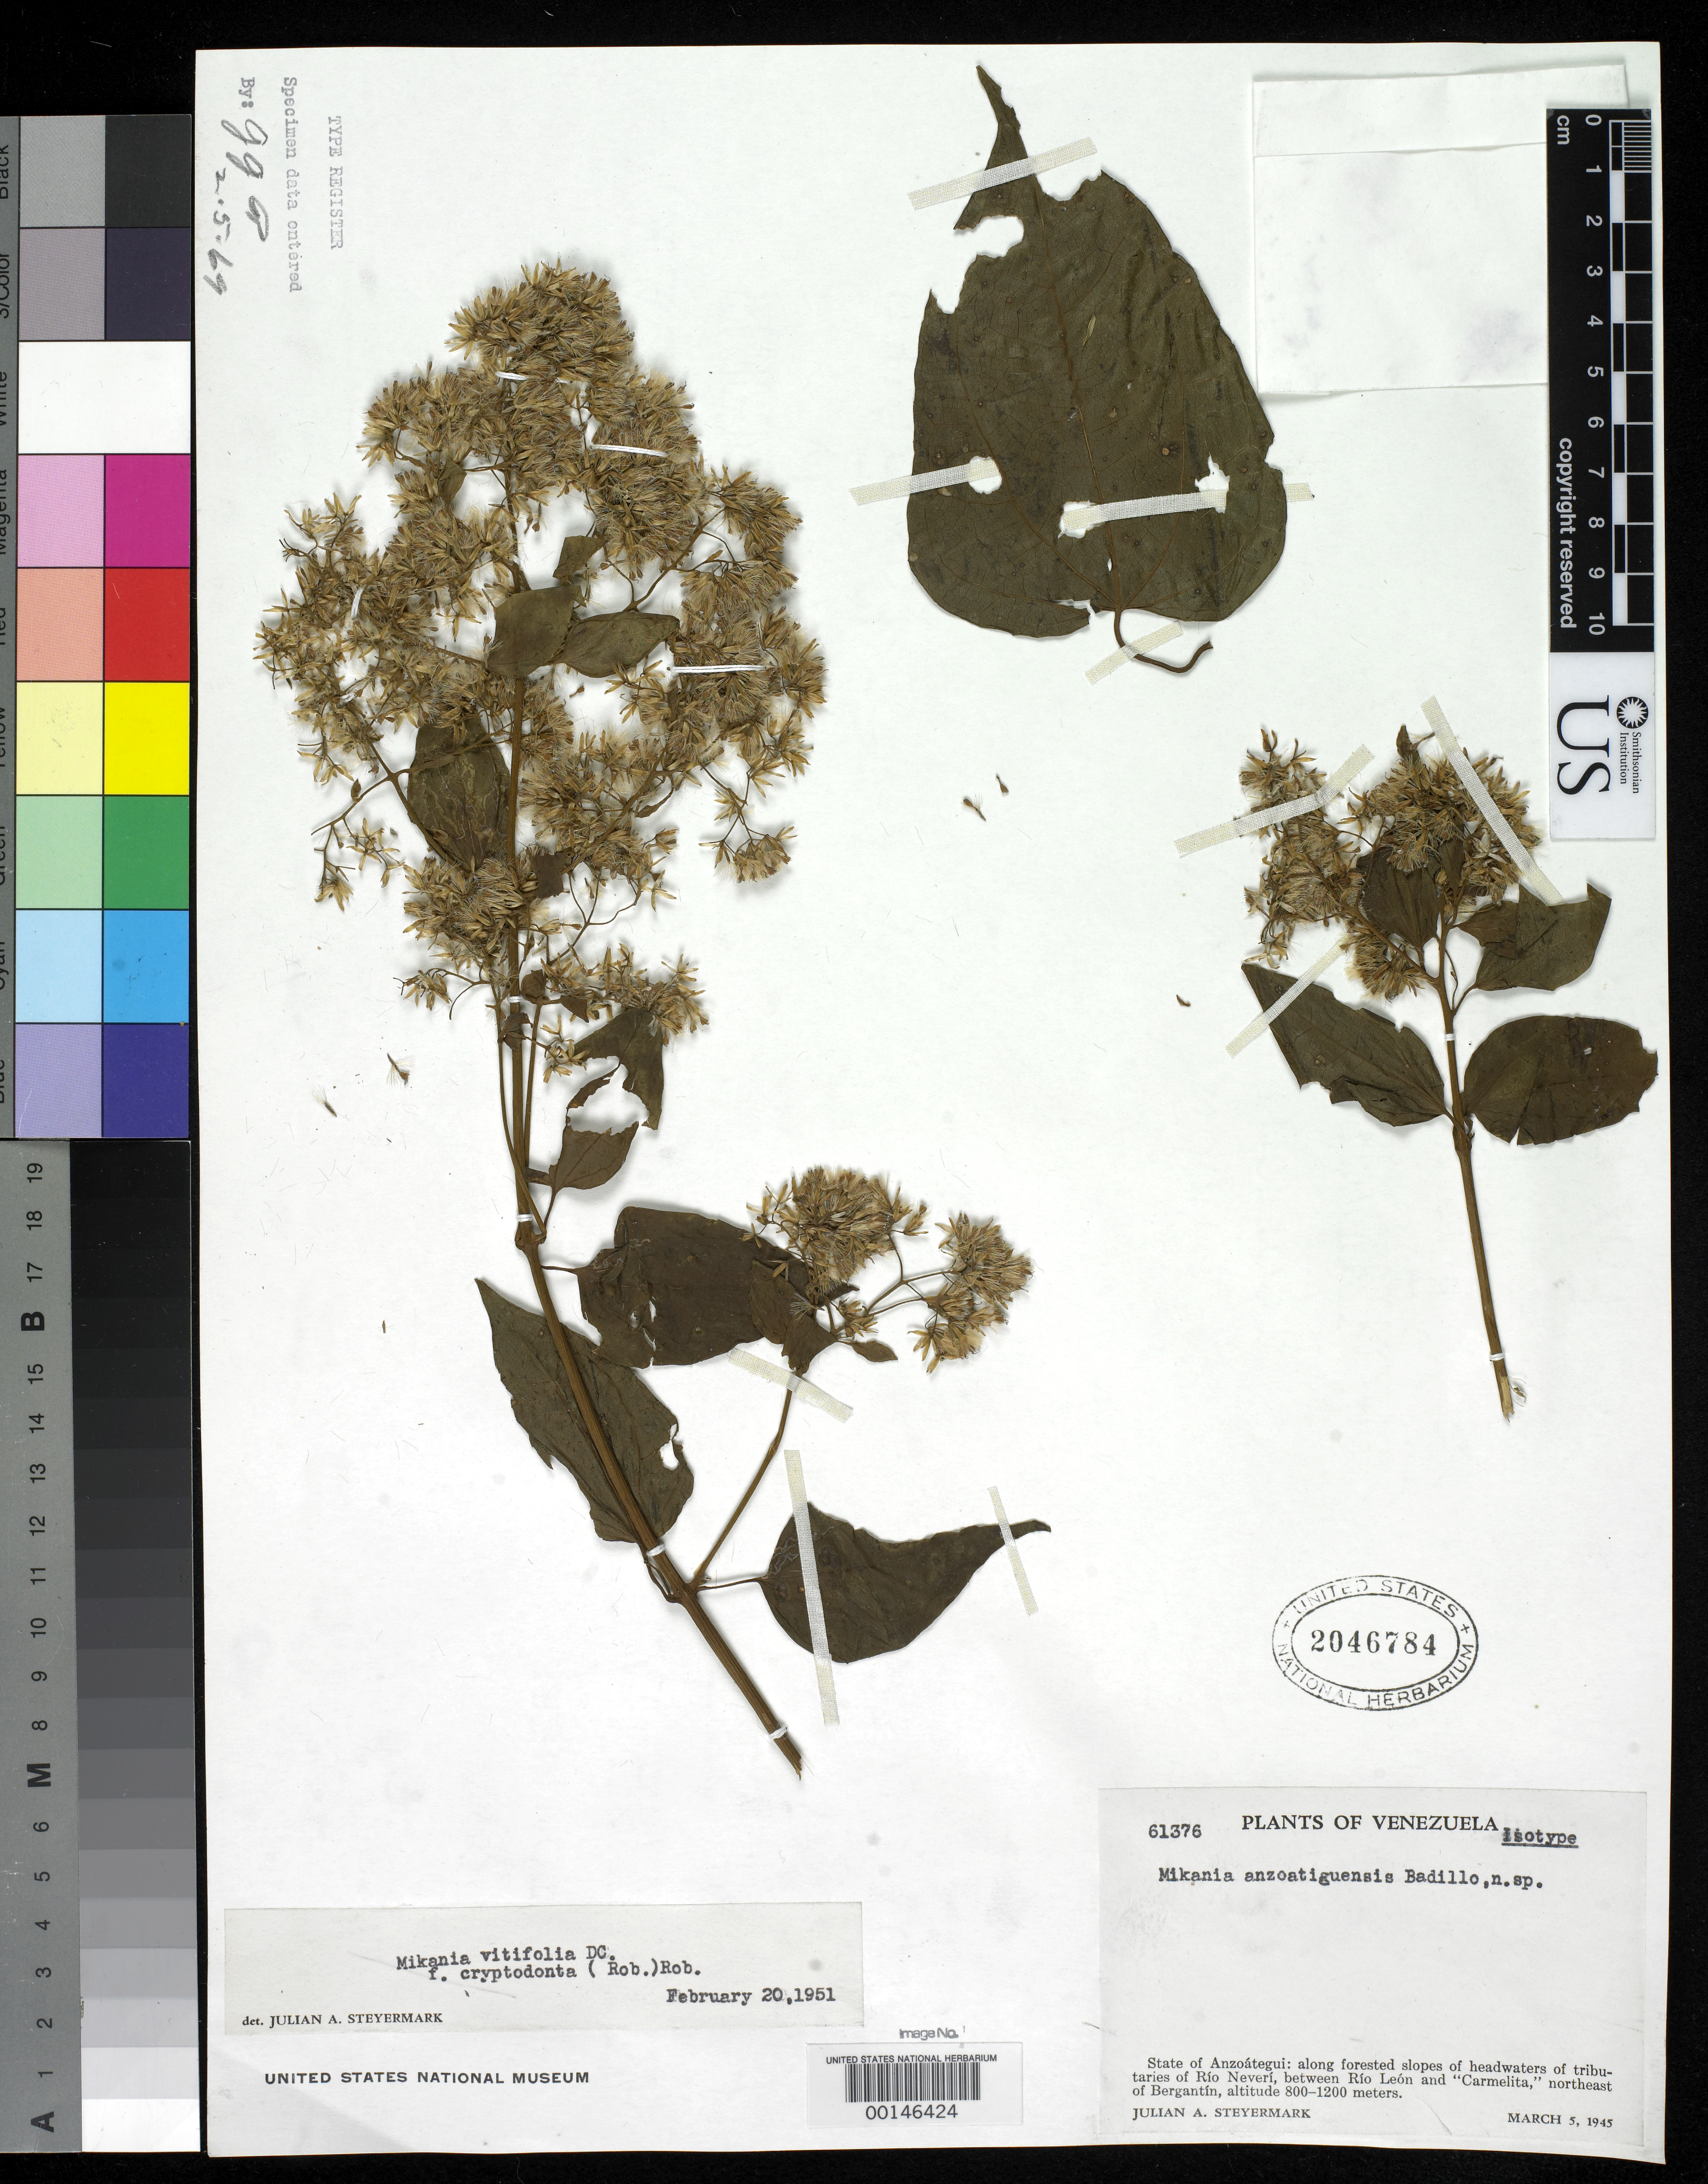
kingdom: Plantae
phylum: Tracheophyta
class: Magnoliopsida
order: Asterales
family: Asteraceae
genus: Mikania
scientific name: Mikania anzoatiguensis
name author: V.M. Badillo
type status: Isotype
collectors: J. Steyermark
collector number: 61376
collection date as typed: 05 Mar 1945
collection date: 1945-03-05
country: Venezuela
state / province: Anzoategui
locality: Slopes of headwaters of tributary of Rio Neveri, between Rio Leon & Camelito, NE of Bergantin.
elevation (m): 800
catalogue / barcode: US 2046784